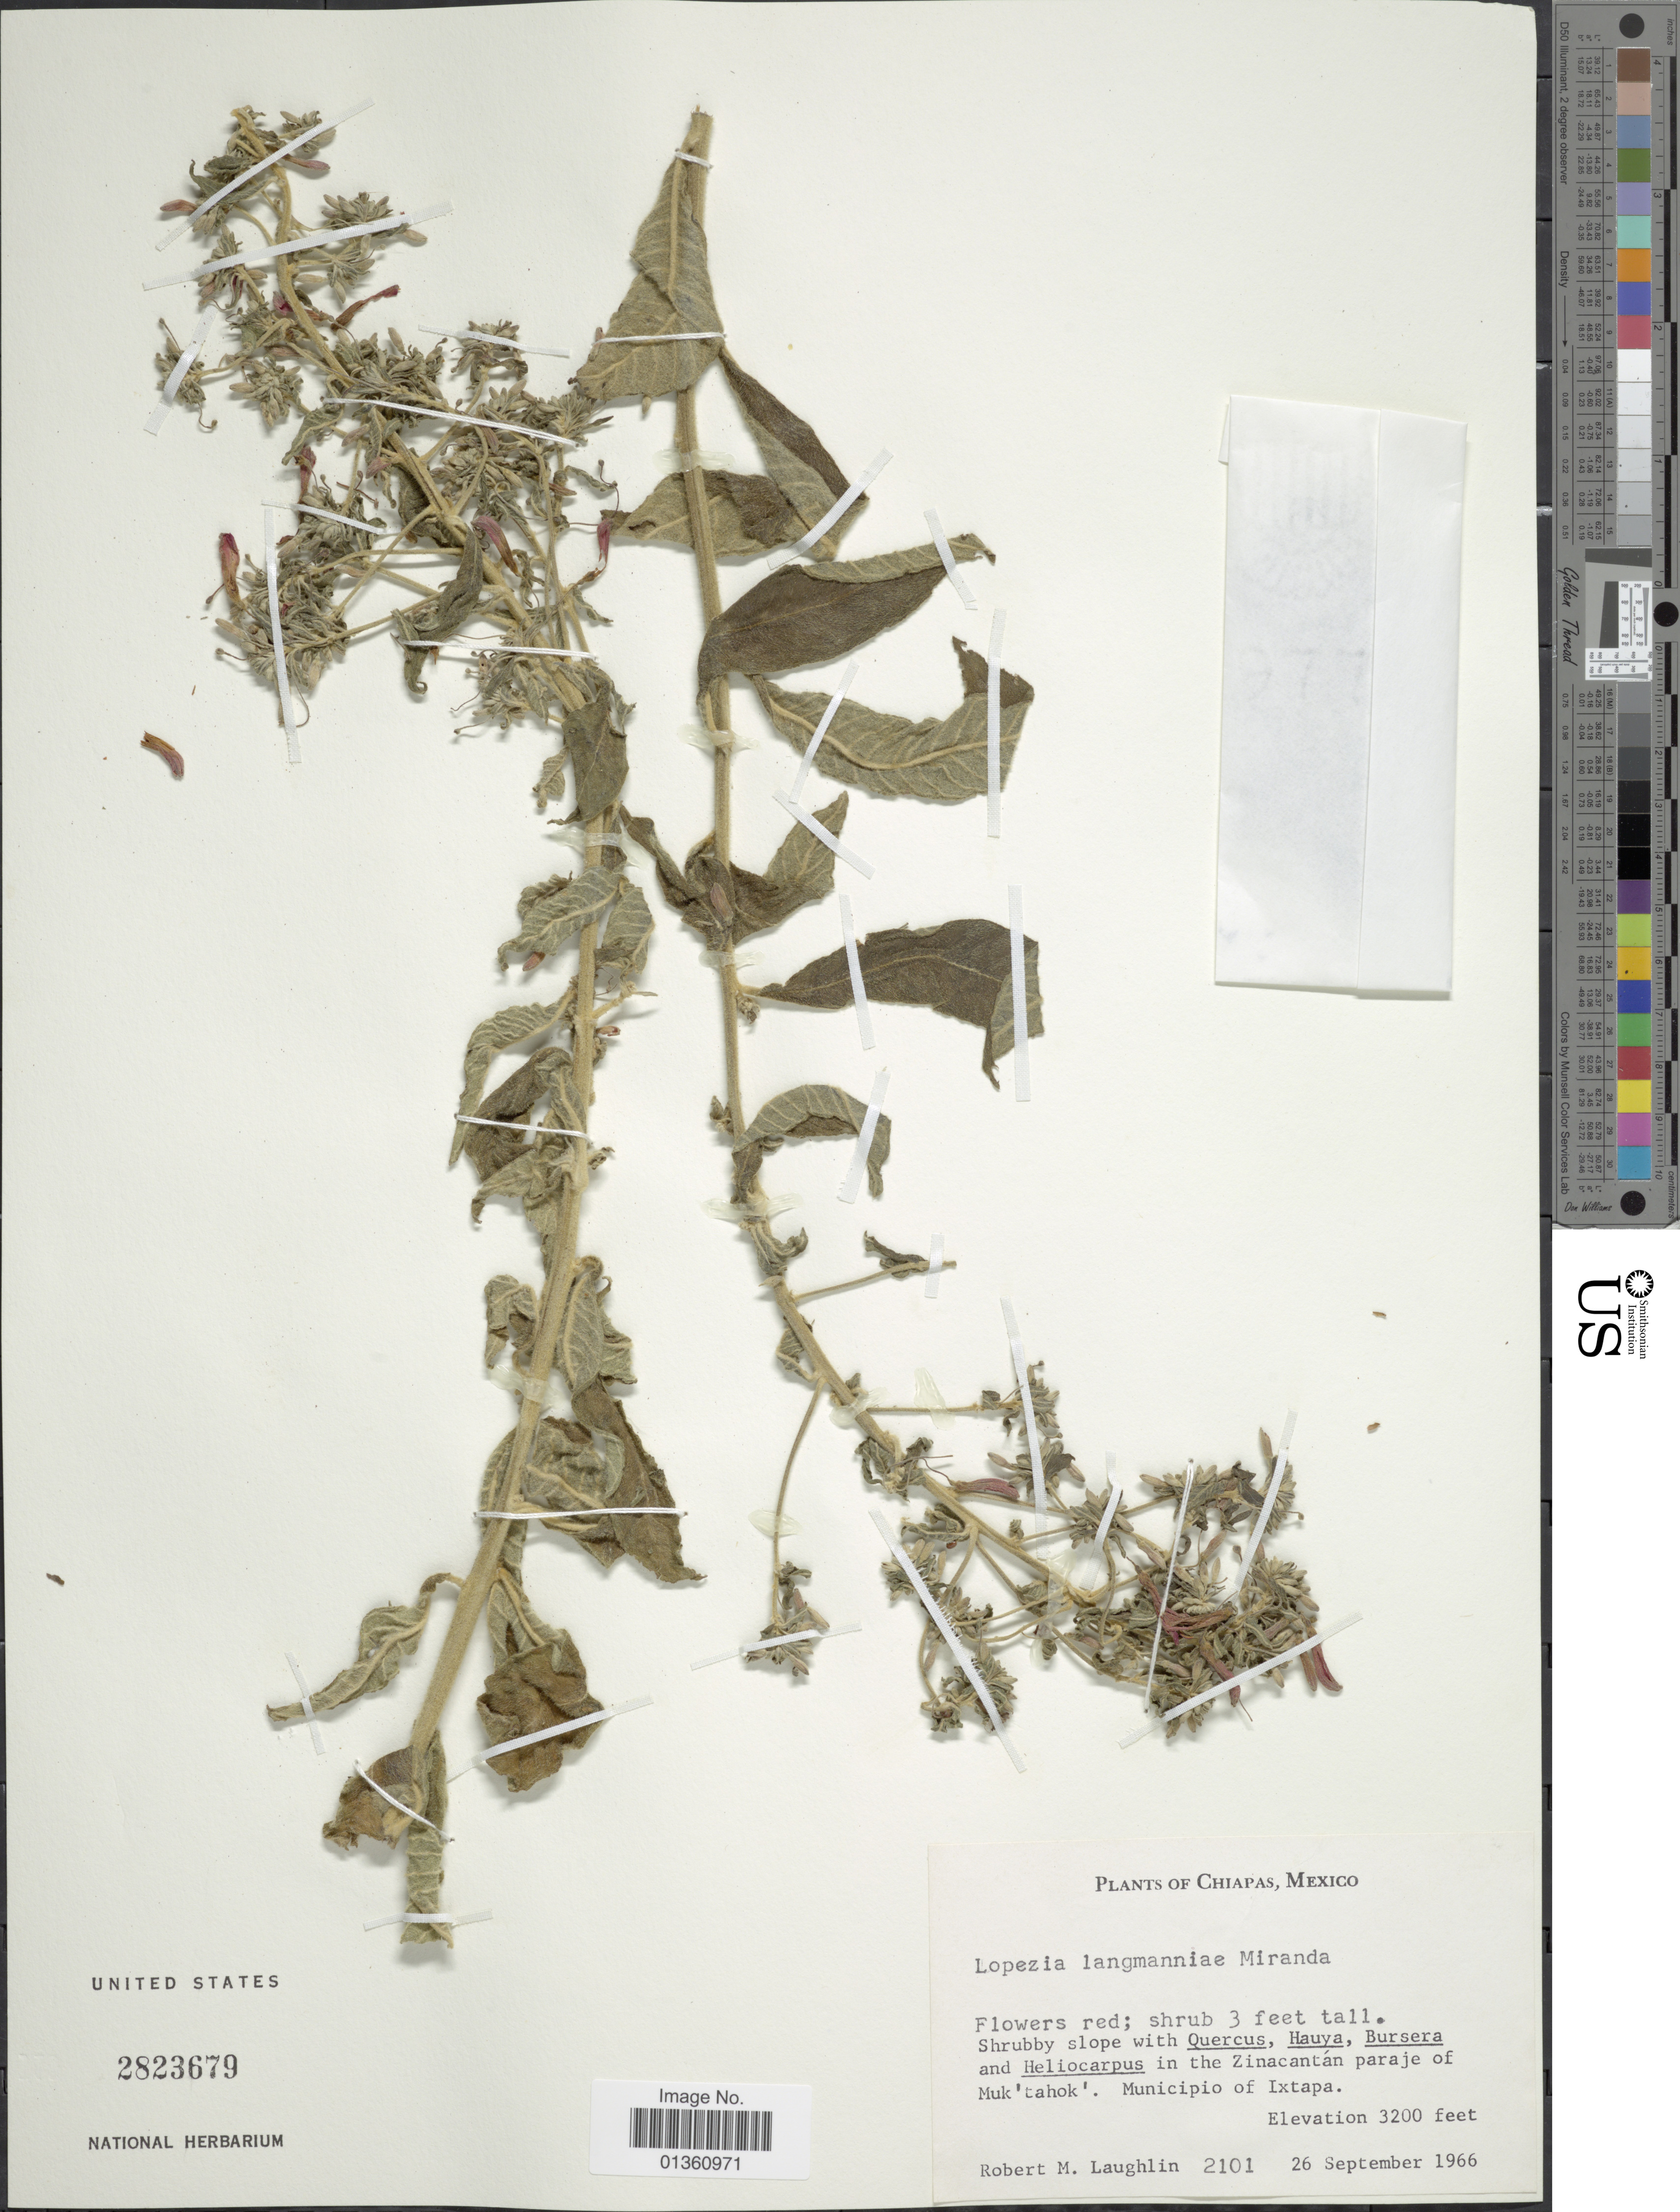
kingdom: Plantae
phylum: Tracheophyta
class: Magnoliopsida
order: Myrtales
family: Onagraceae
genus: Lopezia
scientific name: Lopezia langmaniae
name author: Miranda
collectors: R. M. Laughlin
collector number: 2101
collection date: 1966-09-26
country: Mexico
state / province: Chiapas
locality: In the Zinacantán paraje of Muk'tahok'. Municipio of Ixtapa.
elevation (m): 975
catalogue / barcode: US 2823679